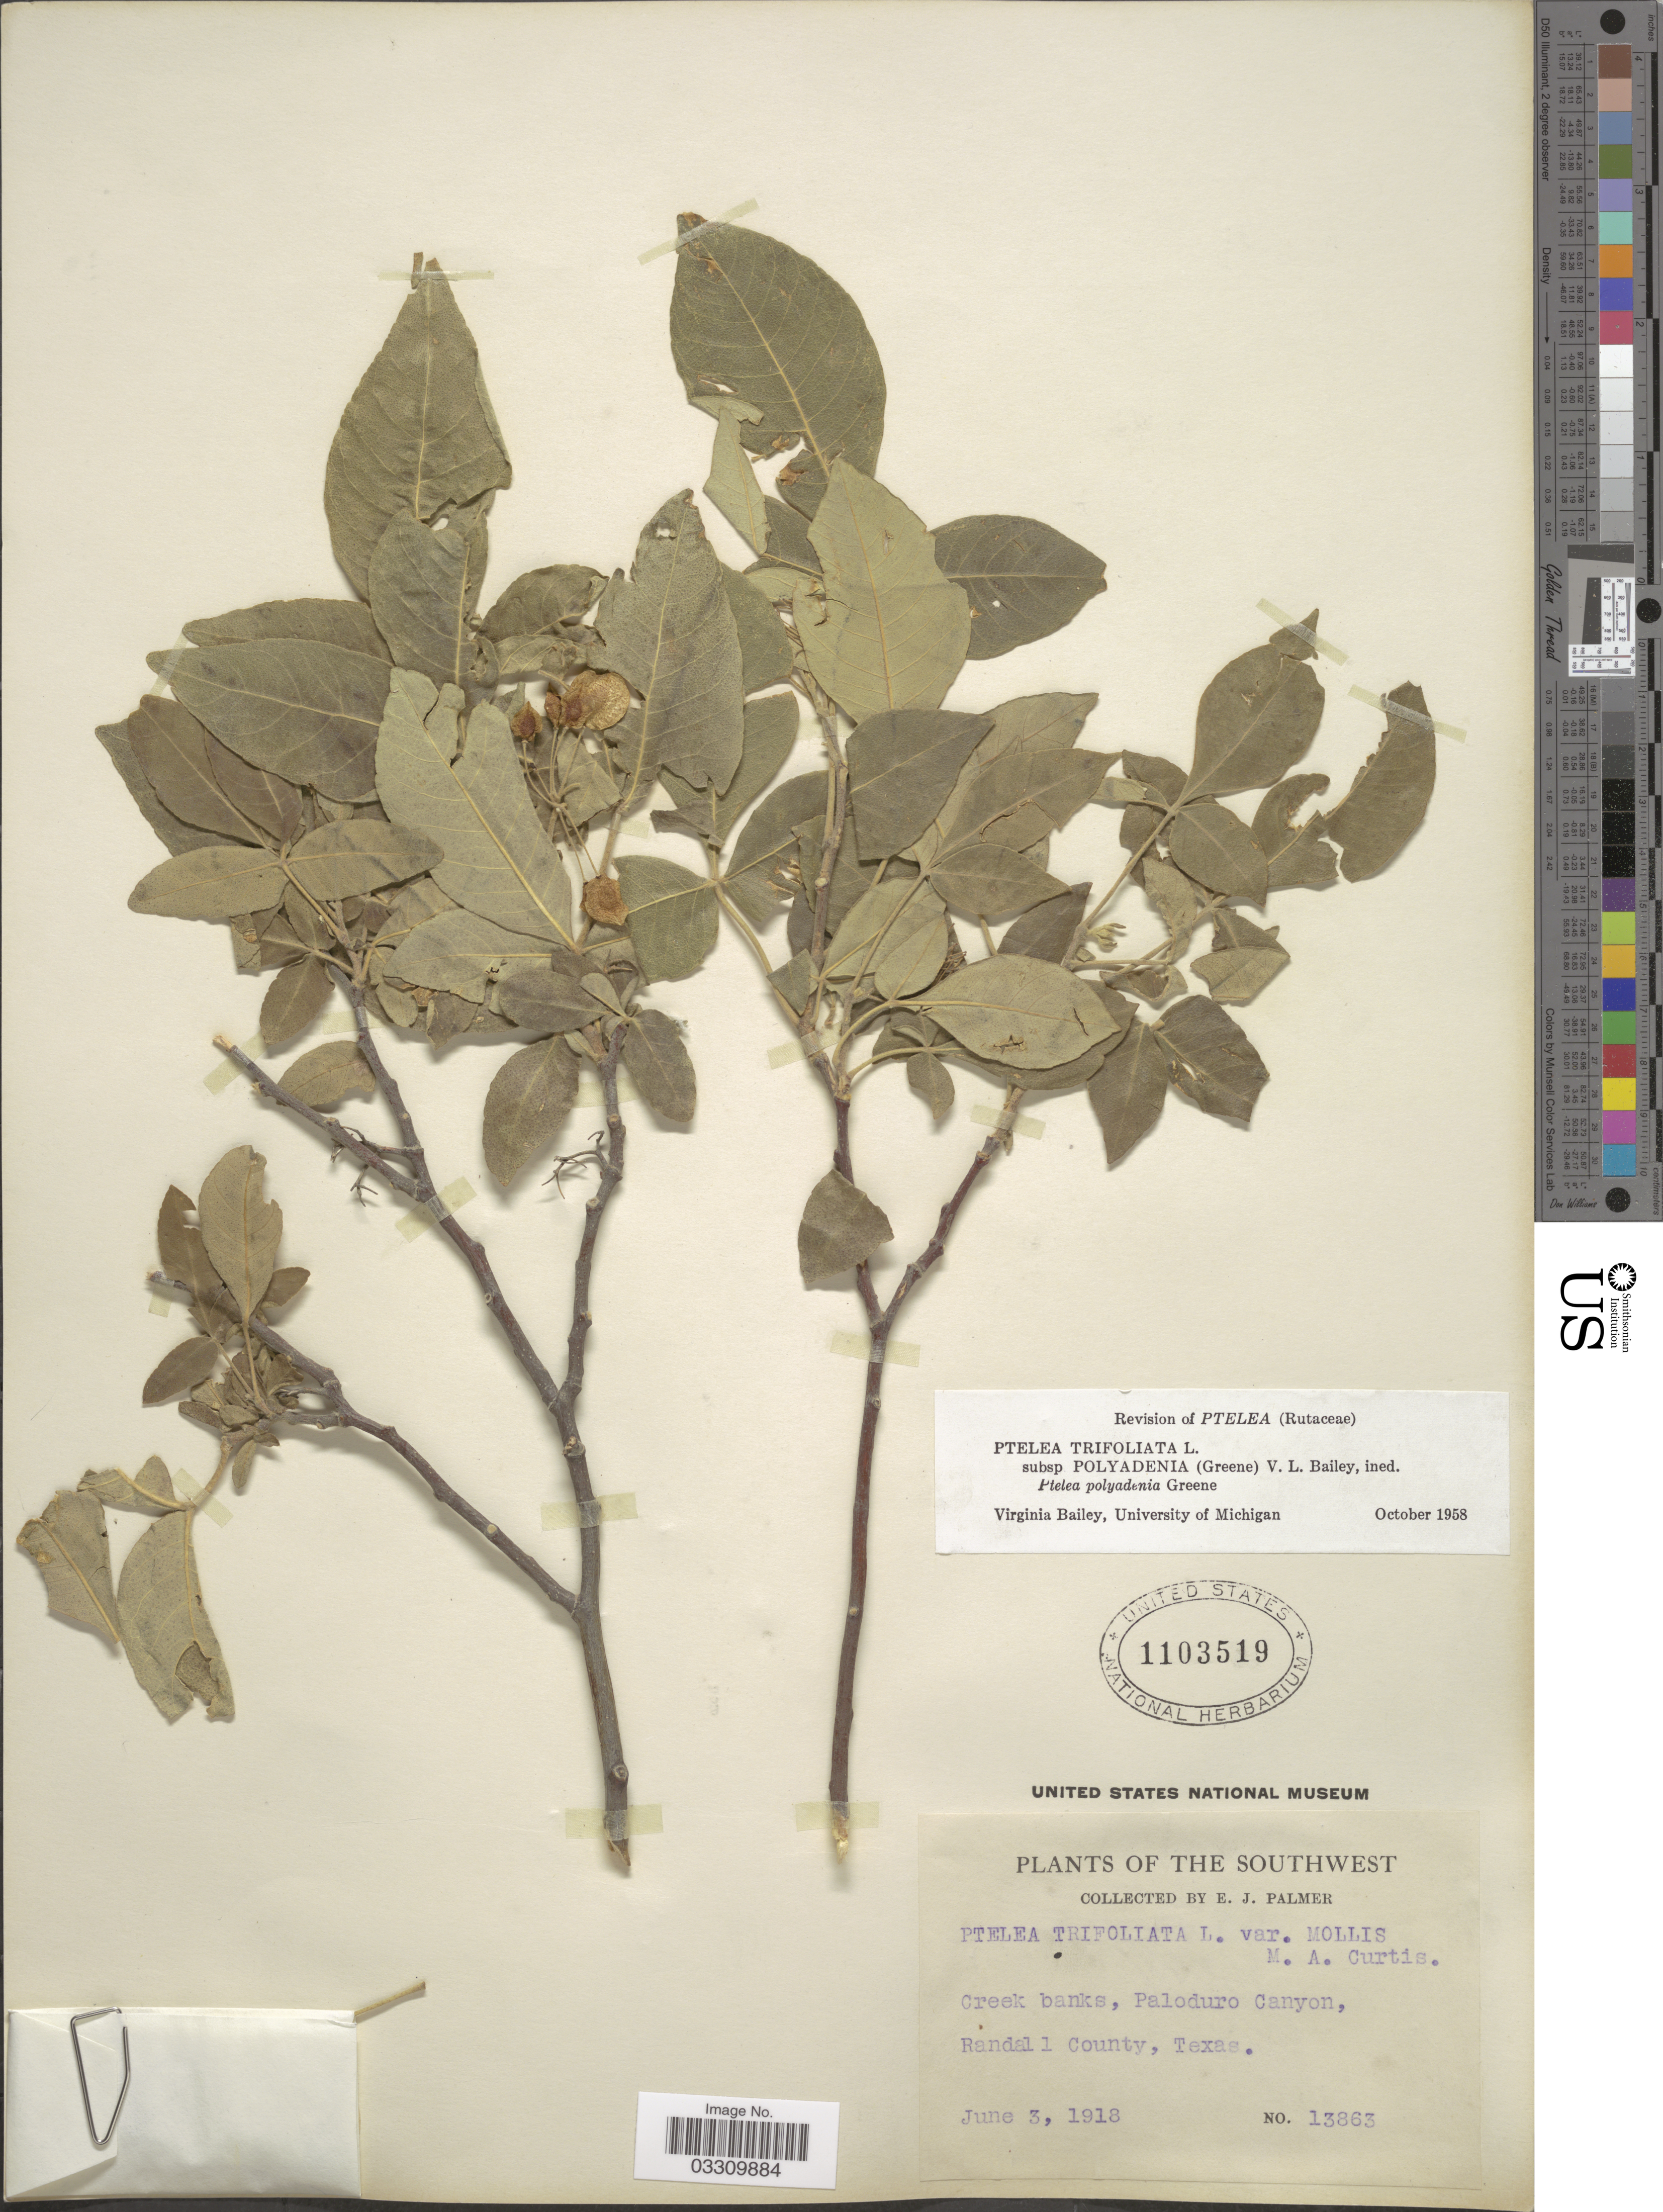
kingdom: Plantae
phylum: Tracheophyta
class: Magnoliopsida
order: Sapindales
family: Rutaceae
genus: Ptelea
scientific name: Ptelea trifoliata subsp. polyadenia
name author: (Greene) V. L. Bailey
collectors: E. J. Palmer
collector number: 13863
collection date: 1918-06-03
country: United States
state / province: Texas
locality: Southwest. Creek banks, Paloduro Canyon, Randall County.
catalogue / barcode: US 1103519